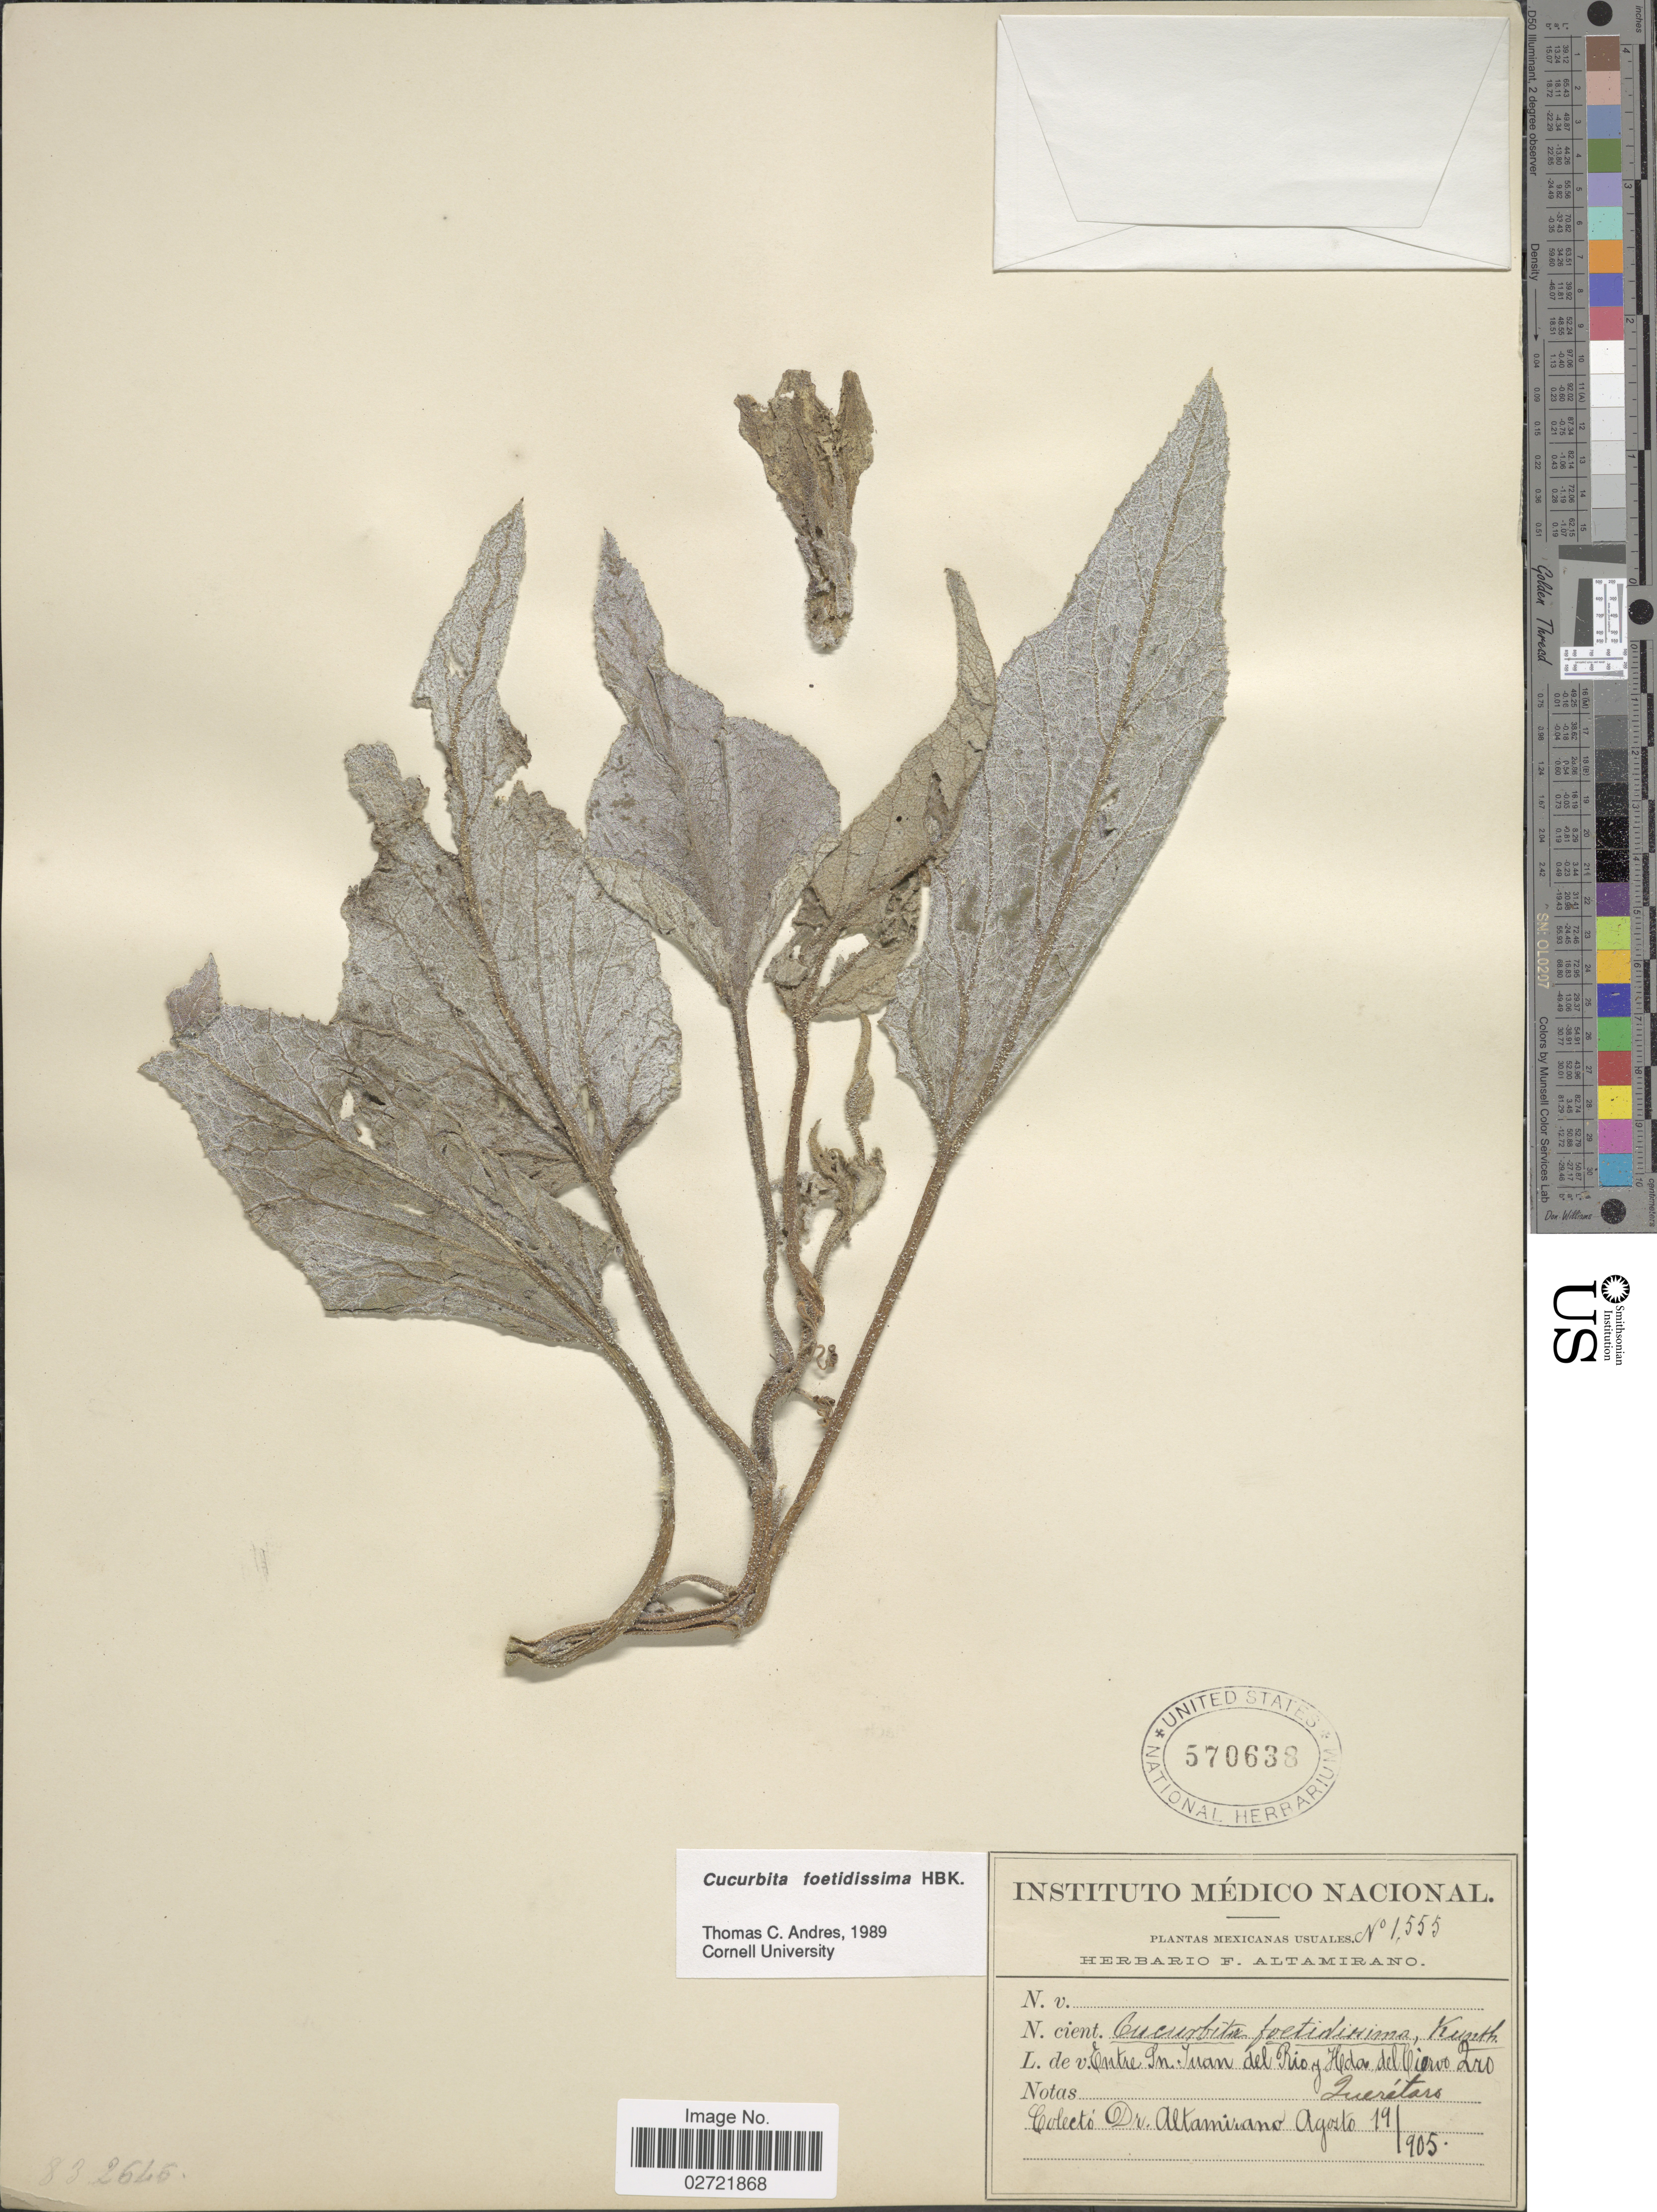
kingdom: Plantae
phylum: Tracheophyta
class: Magnoliopsida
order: Cucurbitales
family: Cucurbitaceae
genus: Cucurbita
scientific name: Cucurbita foetidissima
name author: Kunth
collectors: F. Altamirano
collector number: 1555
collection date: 1905-08-19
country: Mexico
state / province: Querétaro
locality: Entre San Juan del Rio y Heda (Hacienda) del Ciervo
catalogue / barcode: US 570638